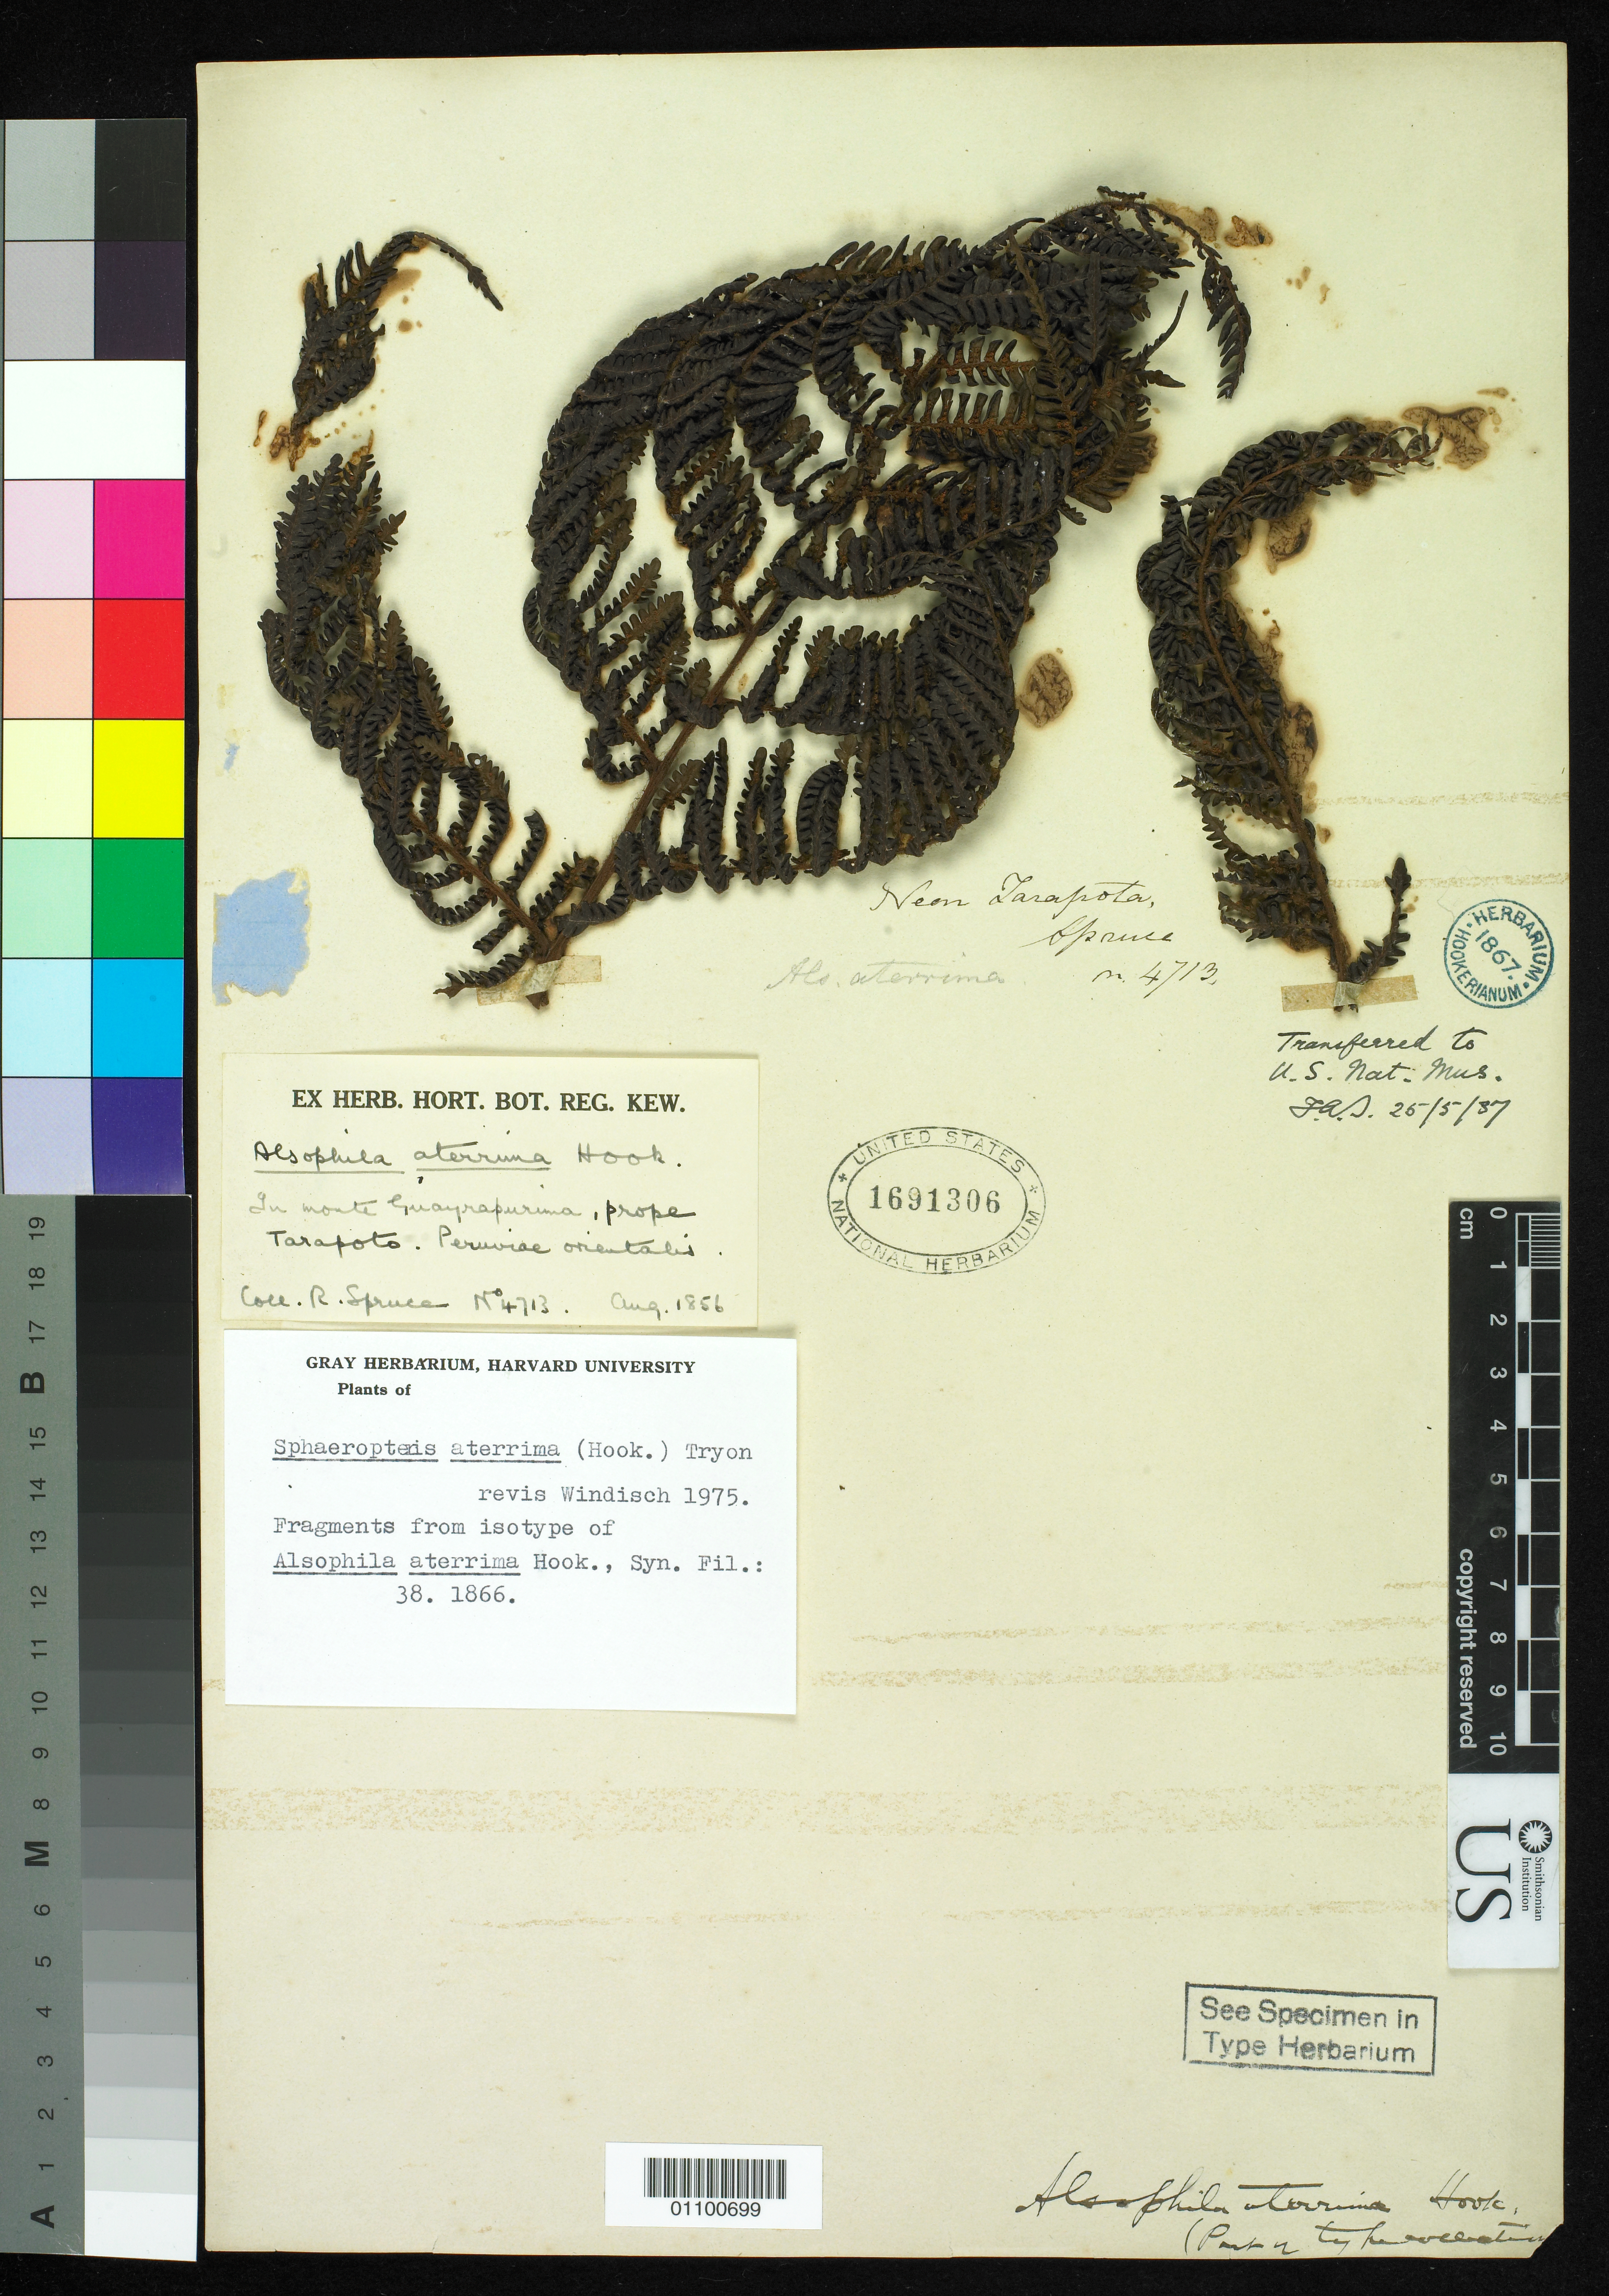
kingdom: Plantae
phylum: Tracheophyta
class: Polypodiopsida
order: Cyatheales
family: Cyatheaceae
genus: Alsophila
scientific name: Alsophila aterrima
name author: Hook. ex Hook. & Baker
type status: Isotype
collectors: R. Spruce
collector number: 4713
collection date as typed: Aug 1856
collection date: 1856-08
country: Peru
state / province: San Martín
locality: In Monte Guaynapurana, prope Tatapoto.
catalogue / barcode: US 1691306